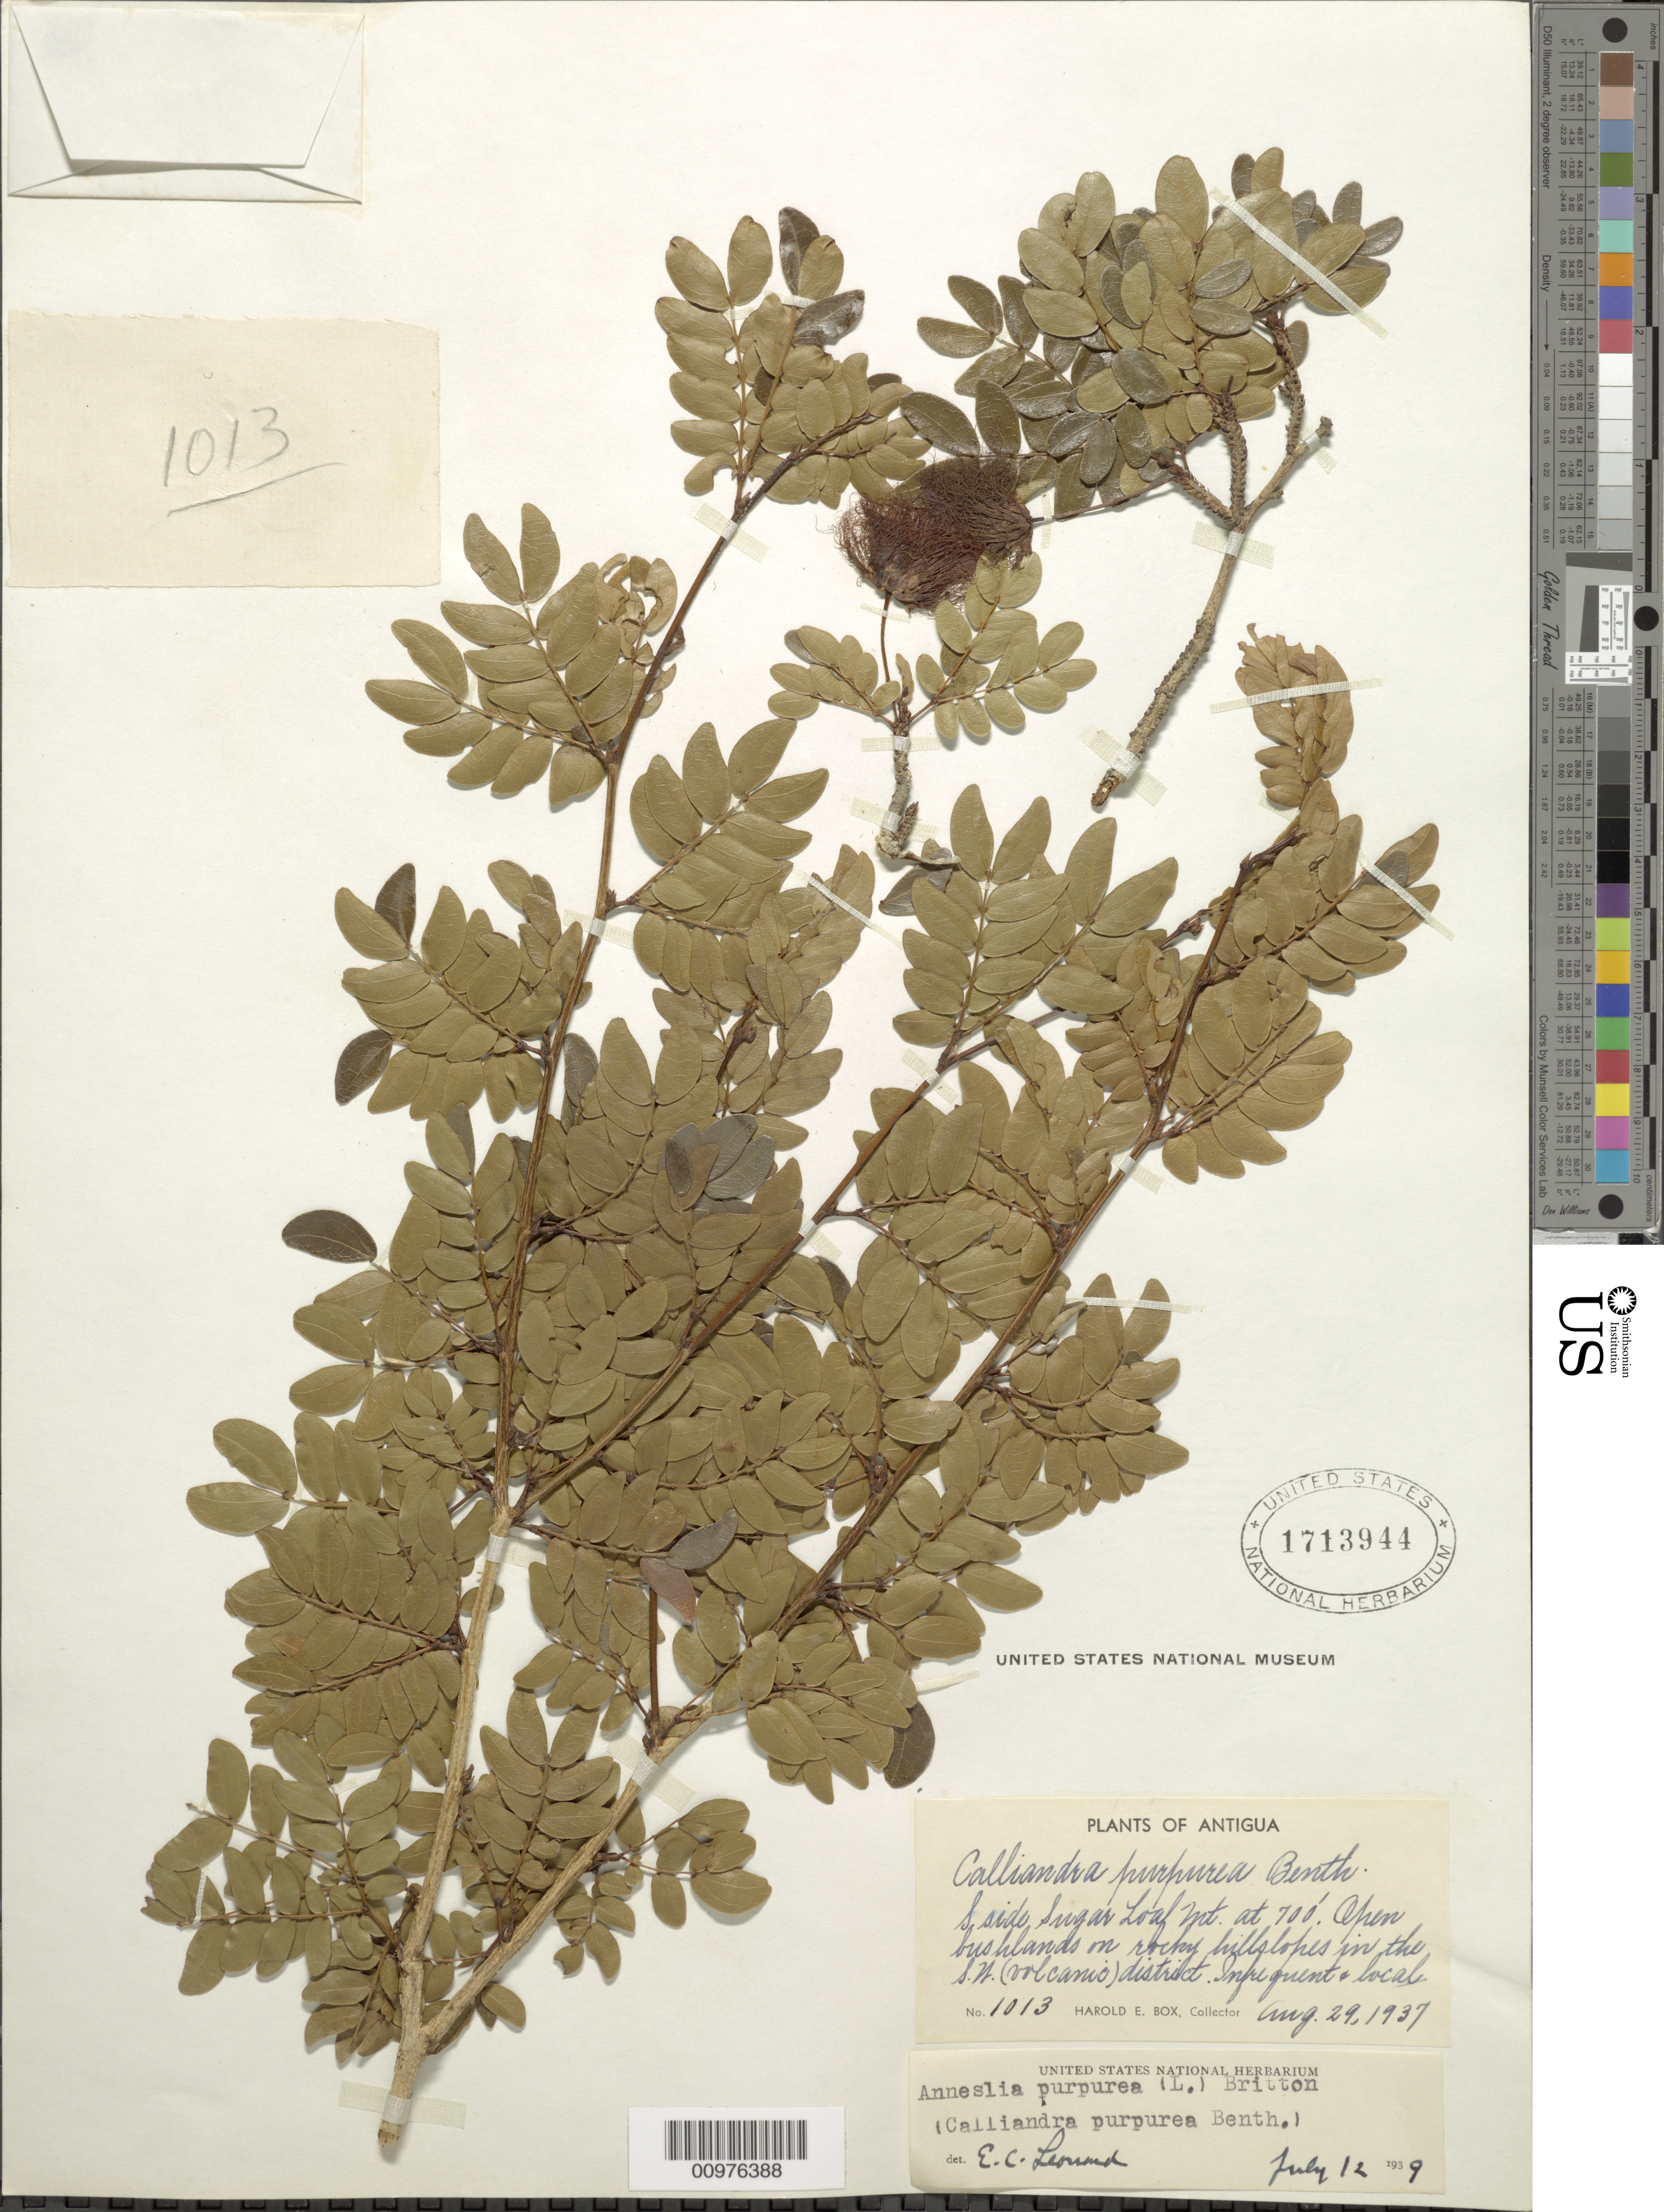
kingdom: Plantae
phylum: Tracheophyta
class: Magnoliopsida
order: Fabales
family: Fabaceae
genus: Calliandra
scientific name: Calliandra purpurea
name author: (L.) Benth.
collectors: H. E. Box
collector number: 1013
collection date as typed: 29 Aug 1937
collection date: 1937-08-29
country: Antigua and Barbuda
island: Leeward Is.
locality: South side Sugar Loaf Mt. at 700' Open bushlands on rocky hillslopes in the S.W. (volcanic) district. Infrequent and local.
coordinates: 0 N, 0 E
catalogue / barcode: US 1713944